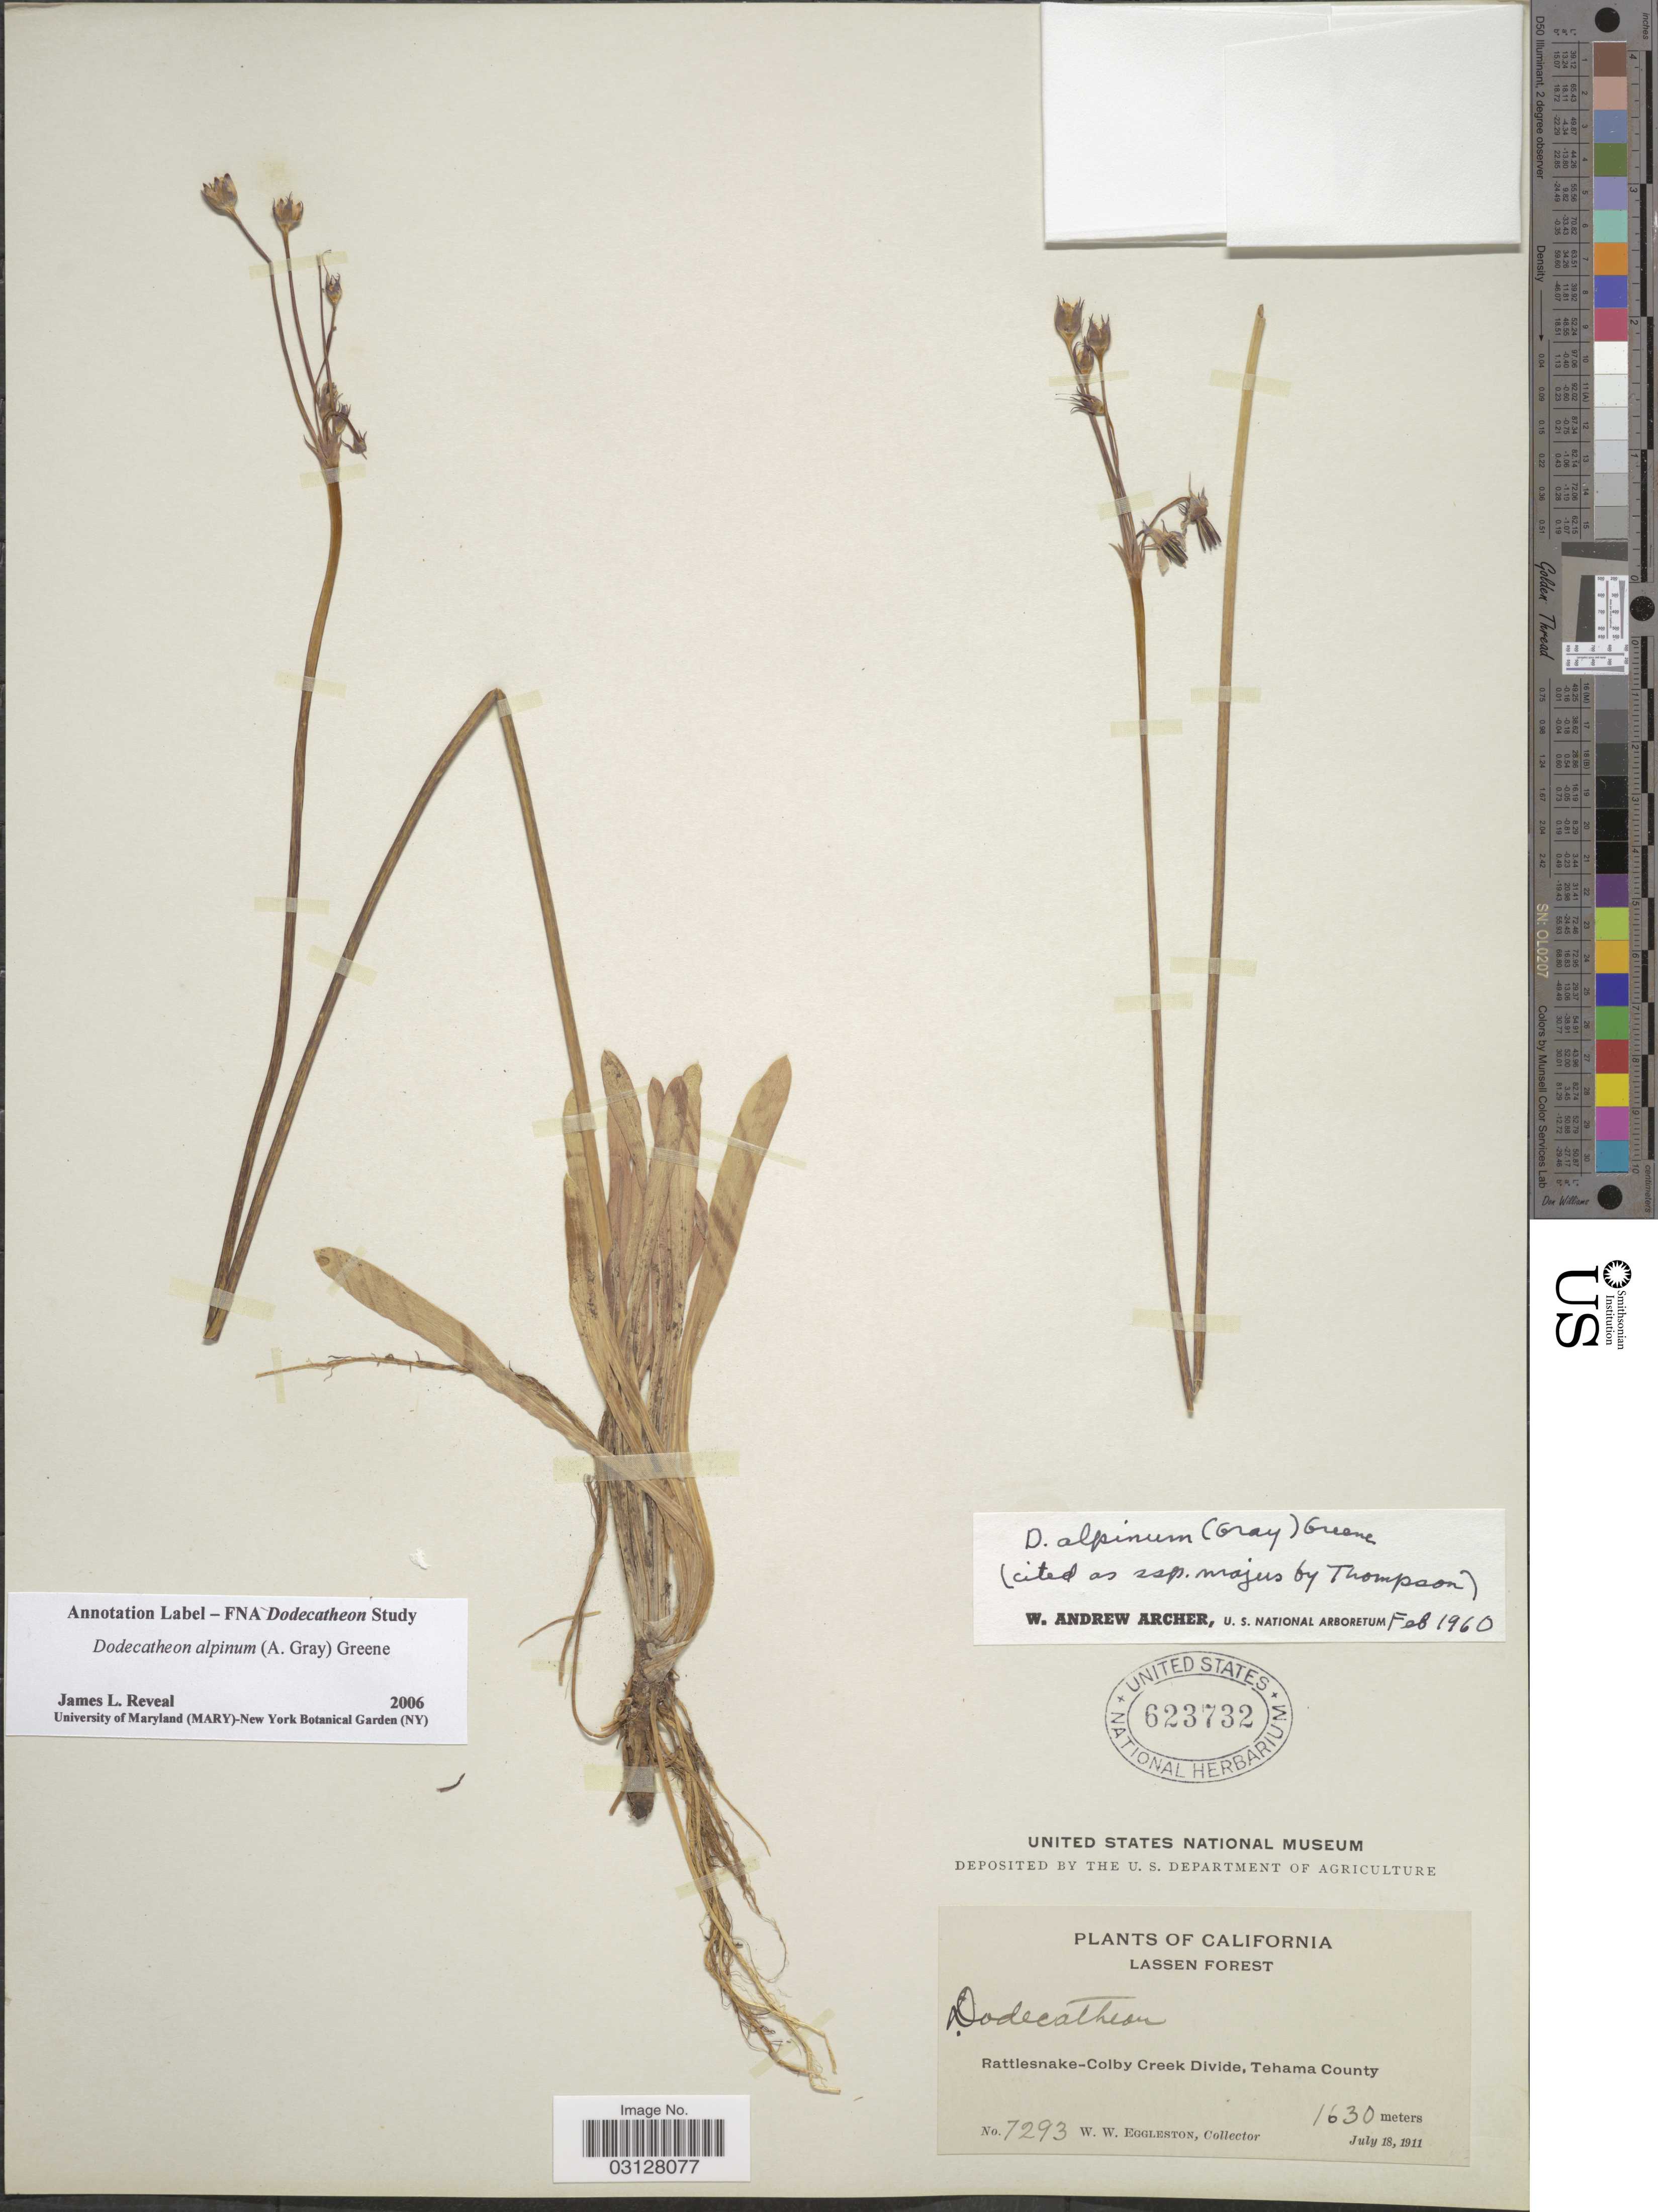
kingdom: Plantae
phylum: Tracheophyta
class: Magnoliopsida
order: Ericales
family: Primulaceae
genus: Dodecatheon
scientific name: Dodecatheon alpinum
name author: (A. Gray) Greene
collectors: W. W. Eggleston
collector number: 7293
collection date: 1911-07-18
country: United States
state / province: California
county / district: Tehama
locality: Lassen Forest. Rattlesnake-Colby Creek Divide, Tehama County.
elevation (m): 1630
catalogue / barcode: US 623732